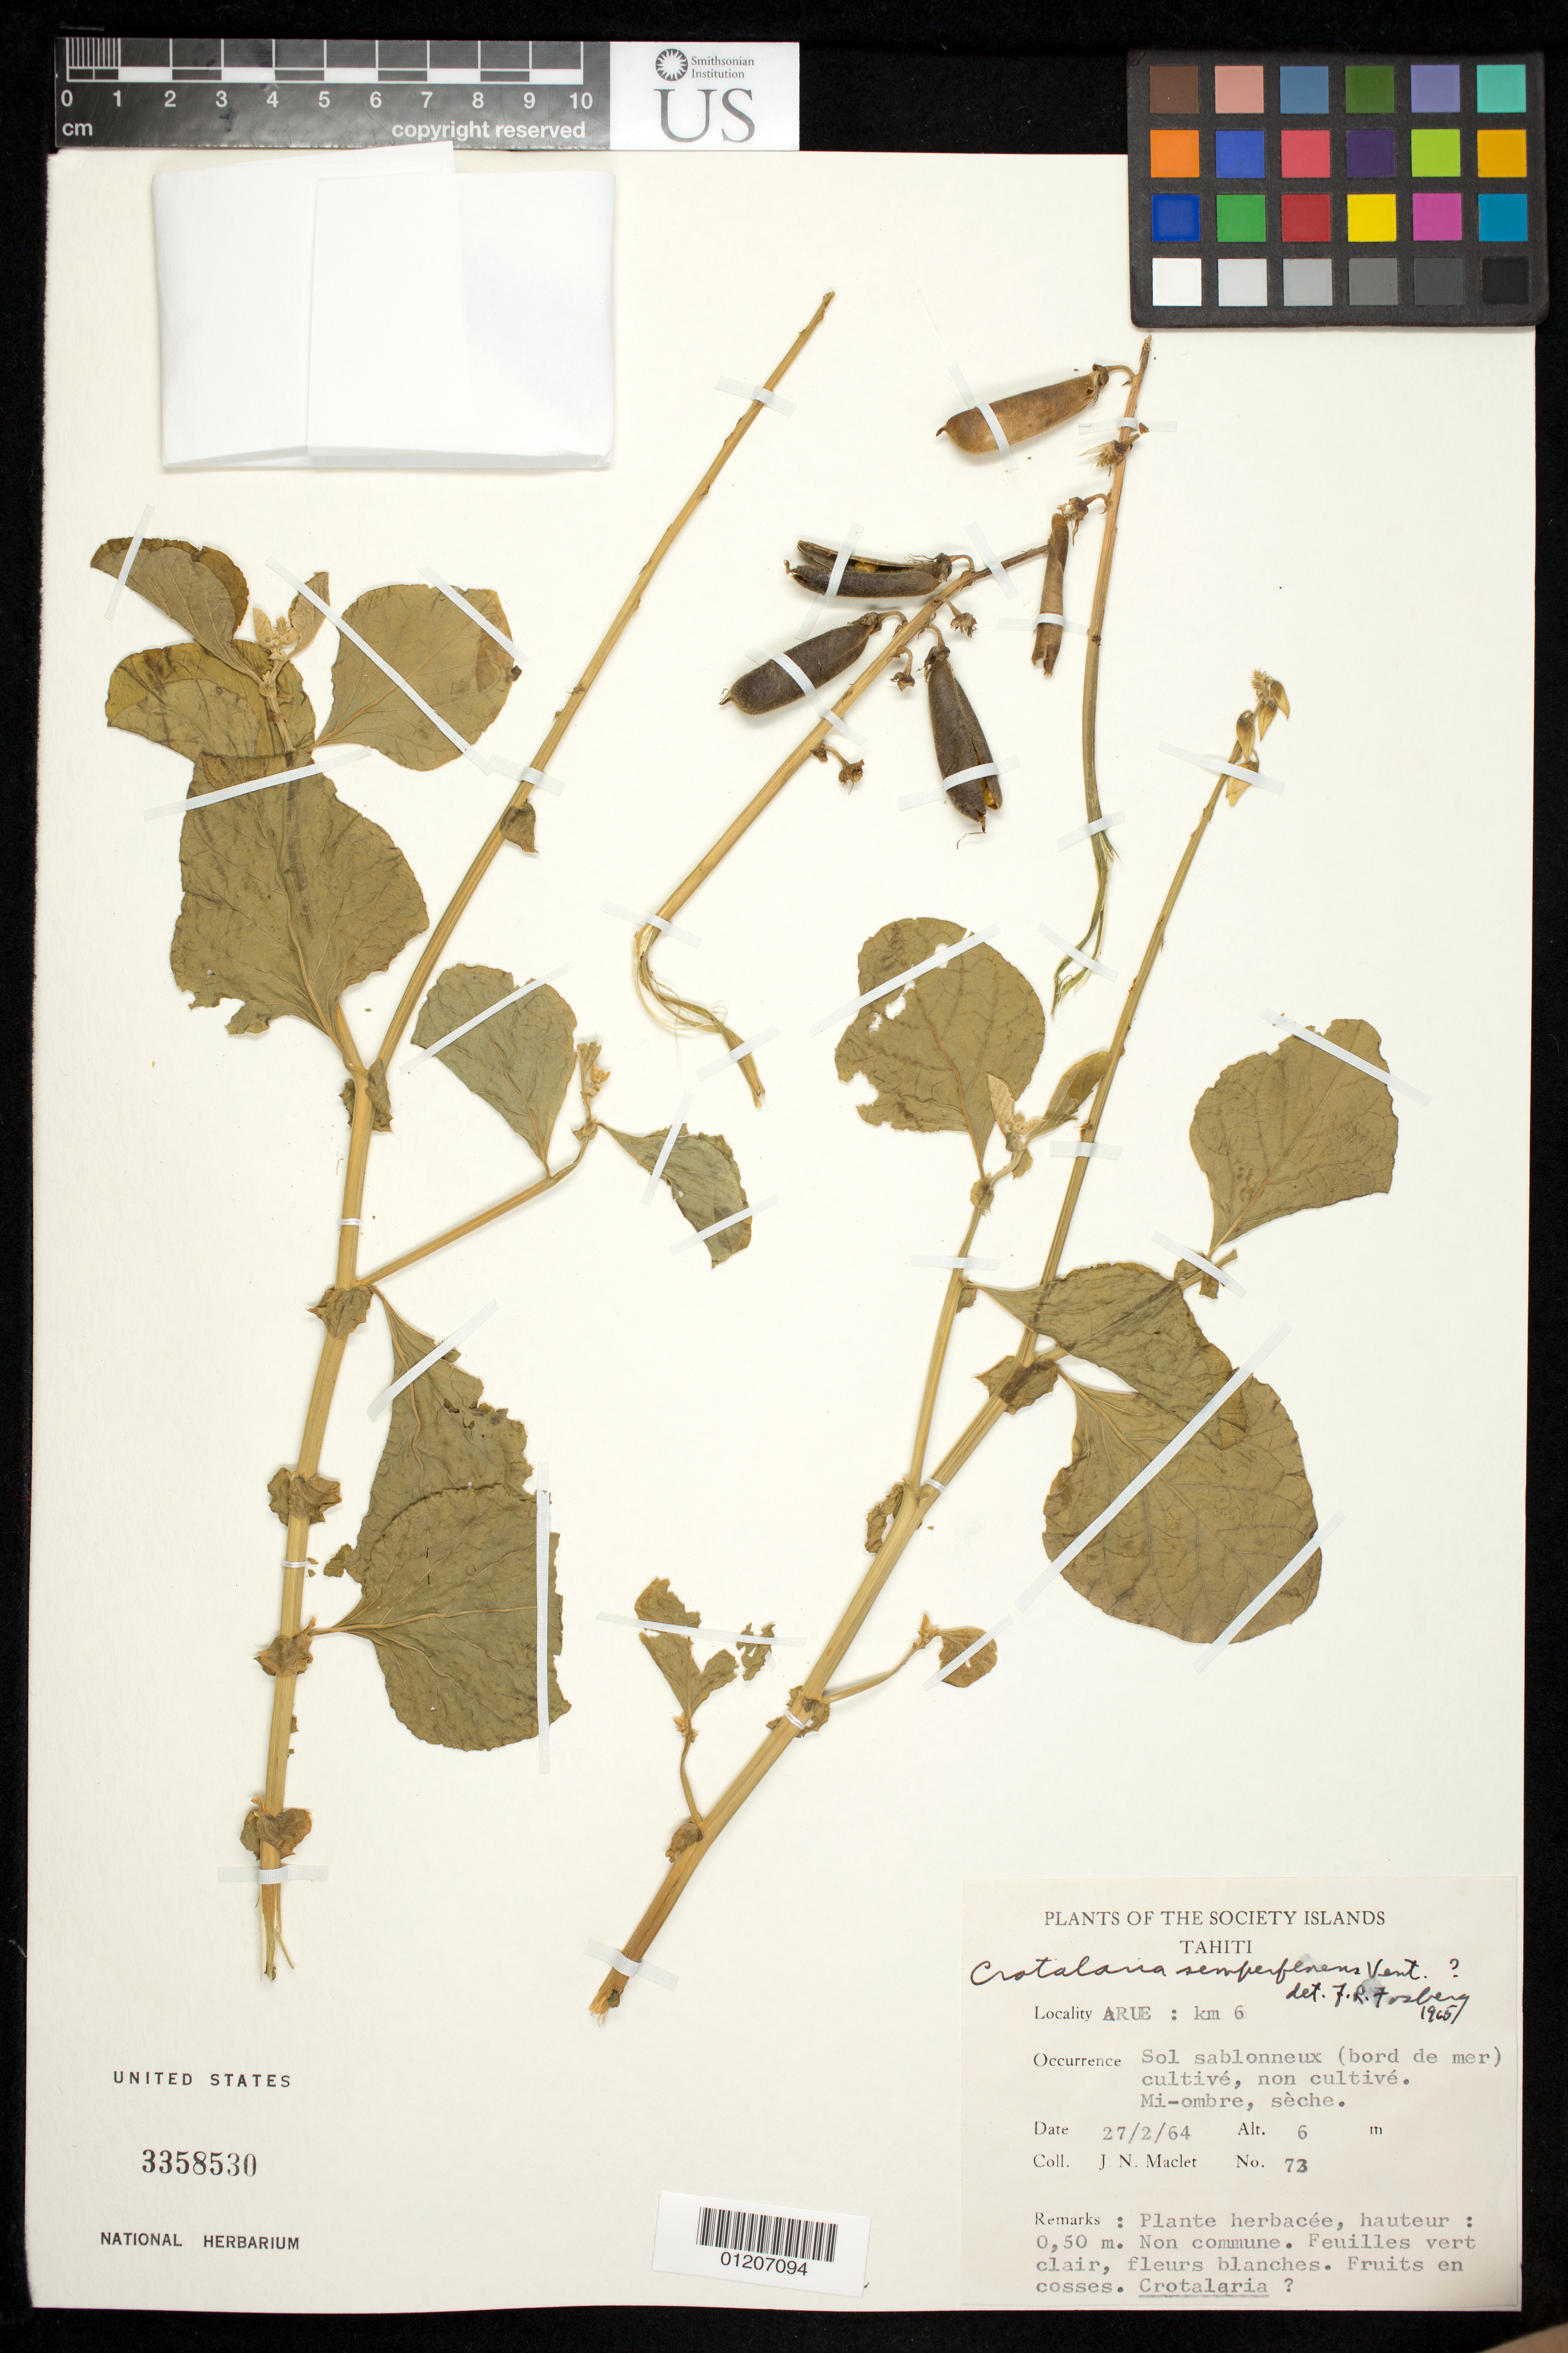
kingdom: Plantae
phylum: Tracheophyta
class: Magnoliopsida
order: Fabales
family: Fabaceae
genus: Crotalaria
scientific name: Crotalaria verrucosa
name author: L.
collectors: J. Maclet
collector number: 73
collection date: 1964-02-27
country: French Polynesia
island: Tahiti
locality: Arue: km 6.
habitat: bord de mer. mi-ombre, sèche.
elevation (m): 6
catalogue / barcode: US 3358530